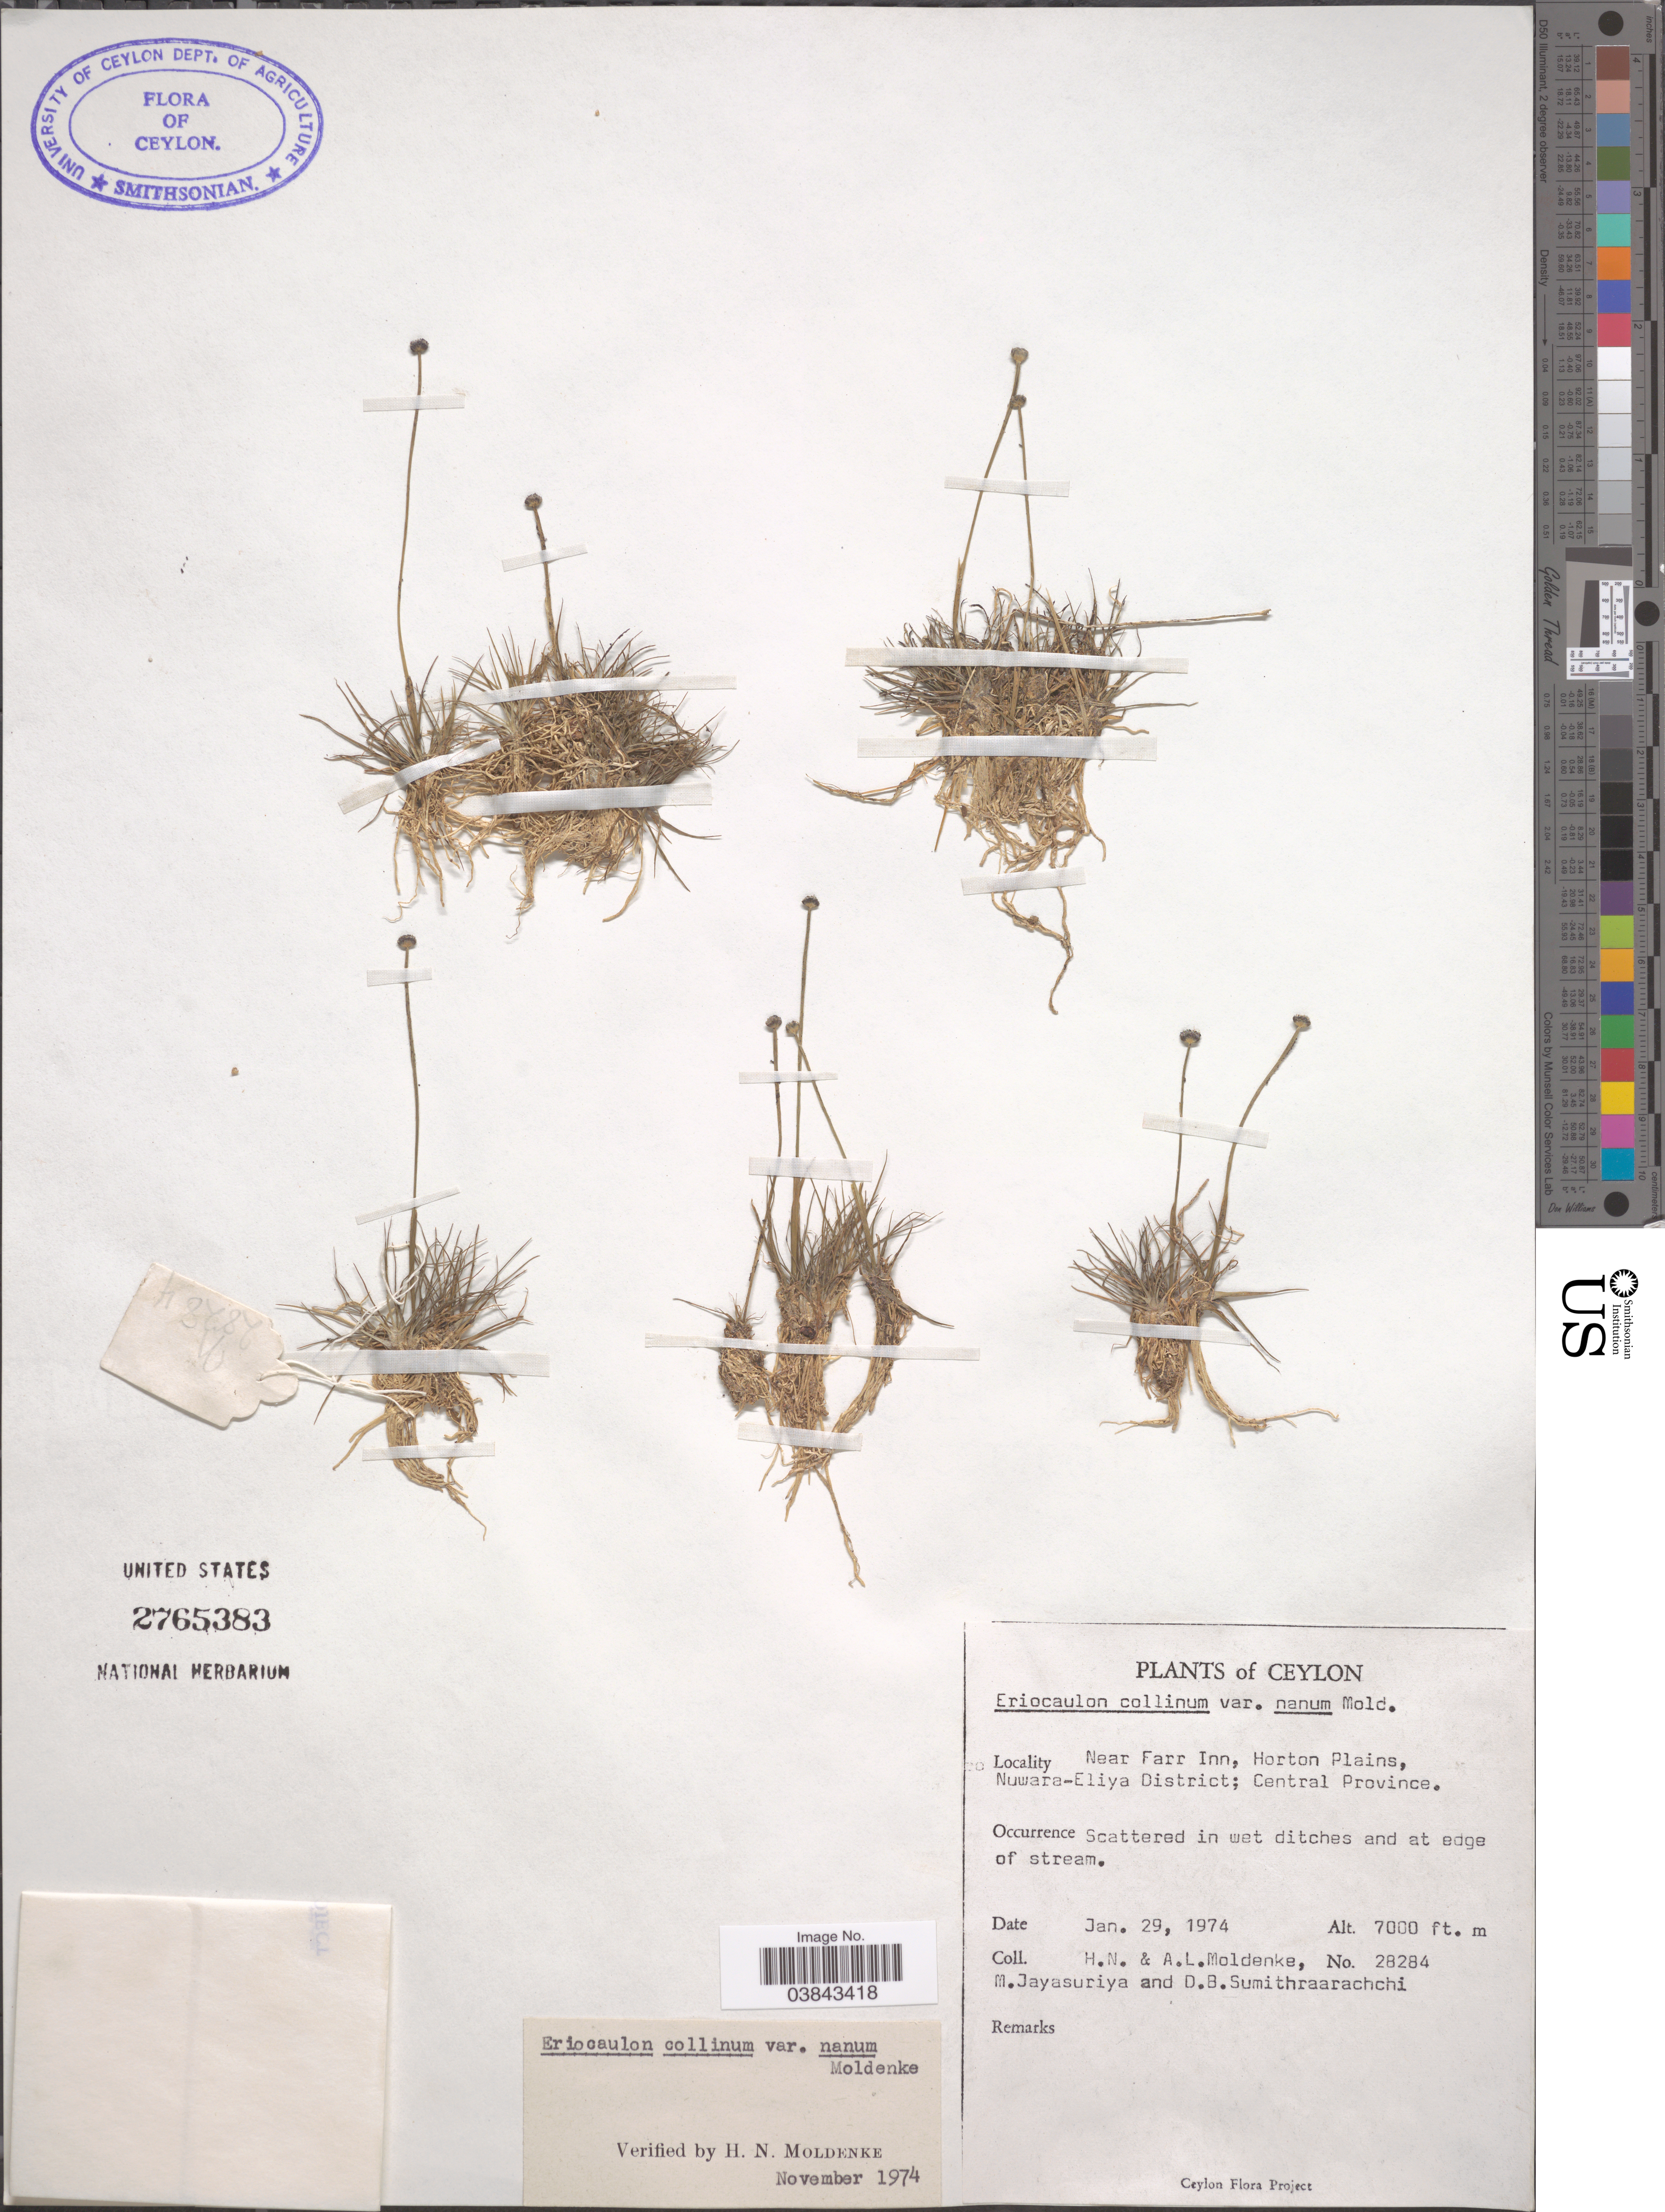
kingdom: Plantae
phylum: Tracheophyta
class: Liliopsida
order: Poales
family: Eriocaulaceae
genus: Eriocaulon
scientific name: Eriocaulon collinum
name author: Hook. f.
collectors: H. N. Moldenke, A. L. Moldenke, M. Jayasuriya & D. B. Sumithraarachchi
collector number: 28284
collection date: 1974-01-29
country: Sri Lanka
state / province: Central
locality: Ceylon. Near Farr Inn, Horton Plains, Nuwara-Eliya District; Central Province.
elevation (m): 2134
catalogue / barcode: US 2765383